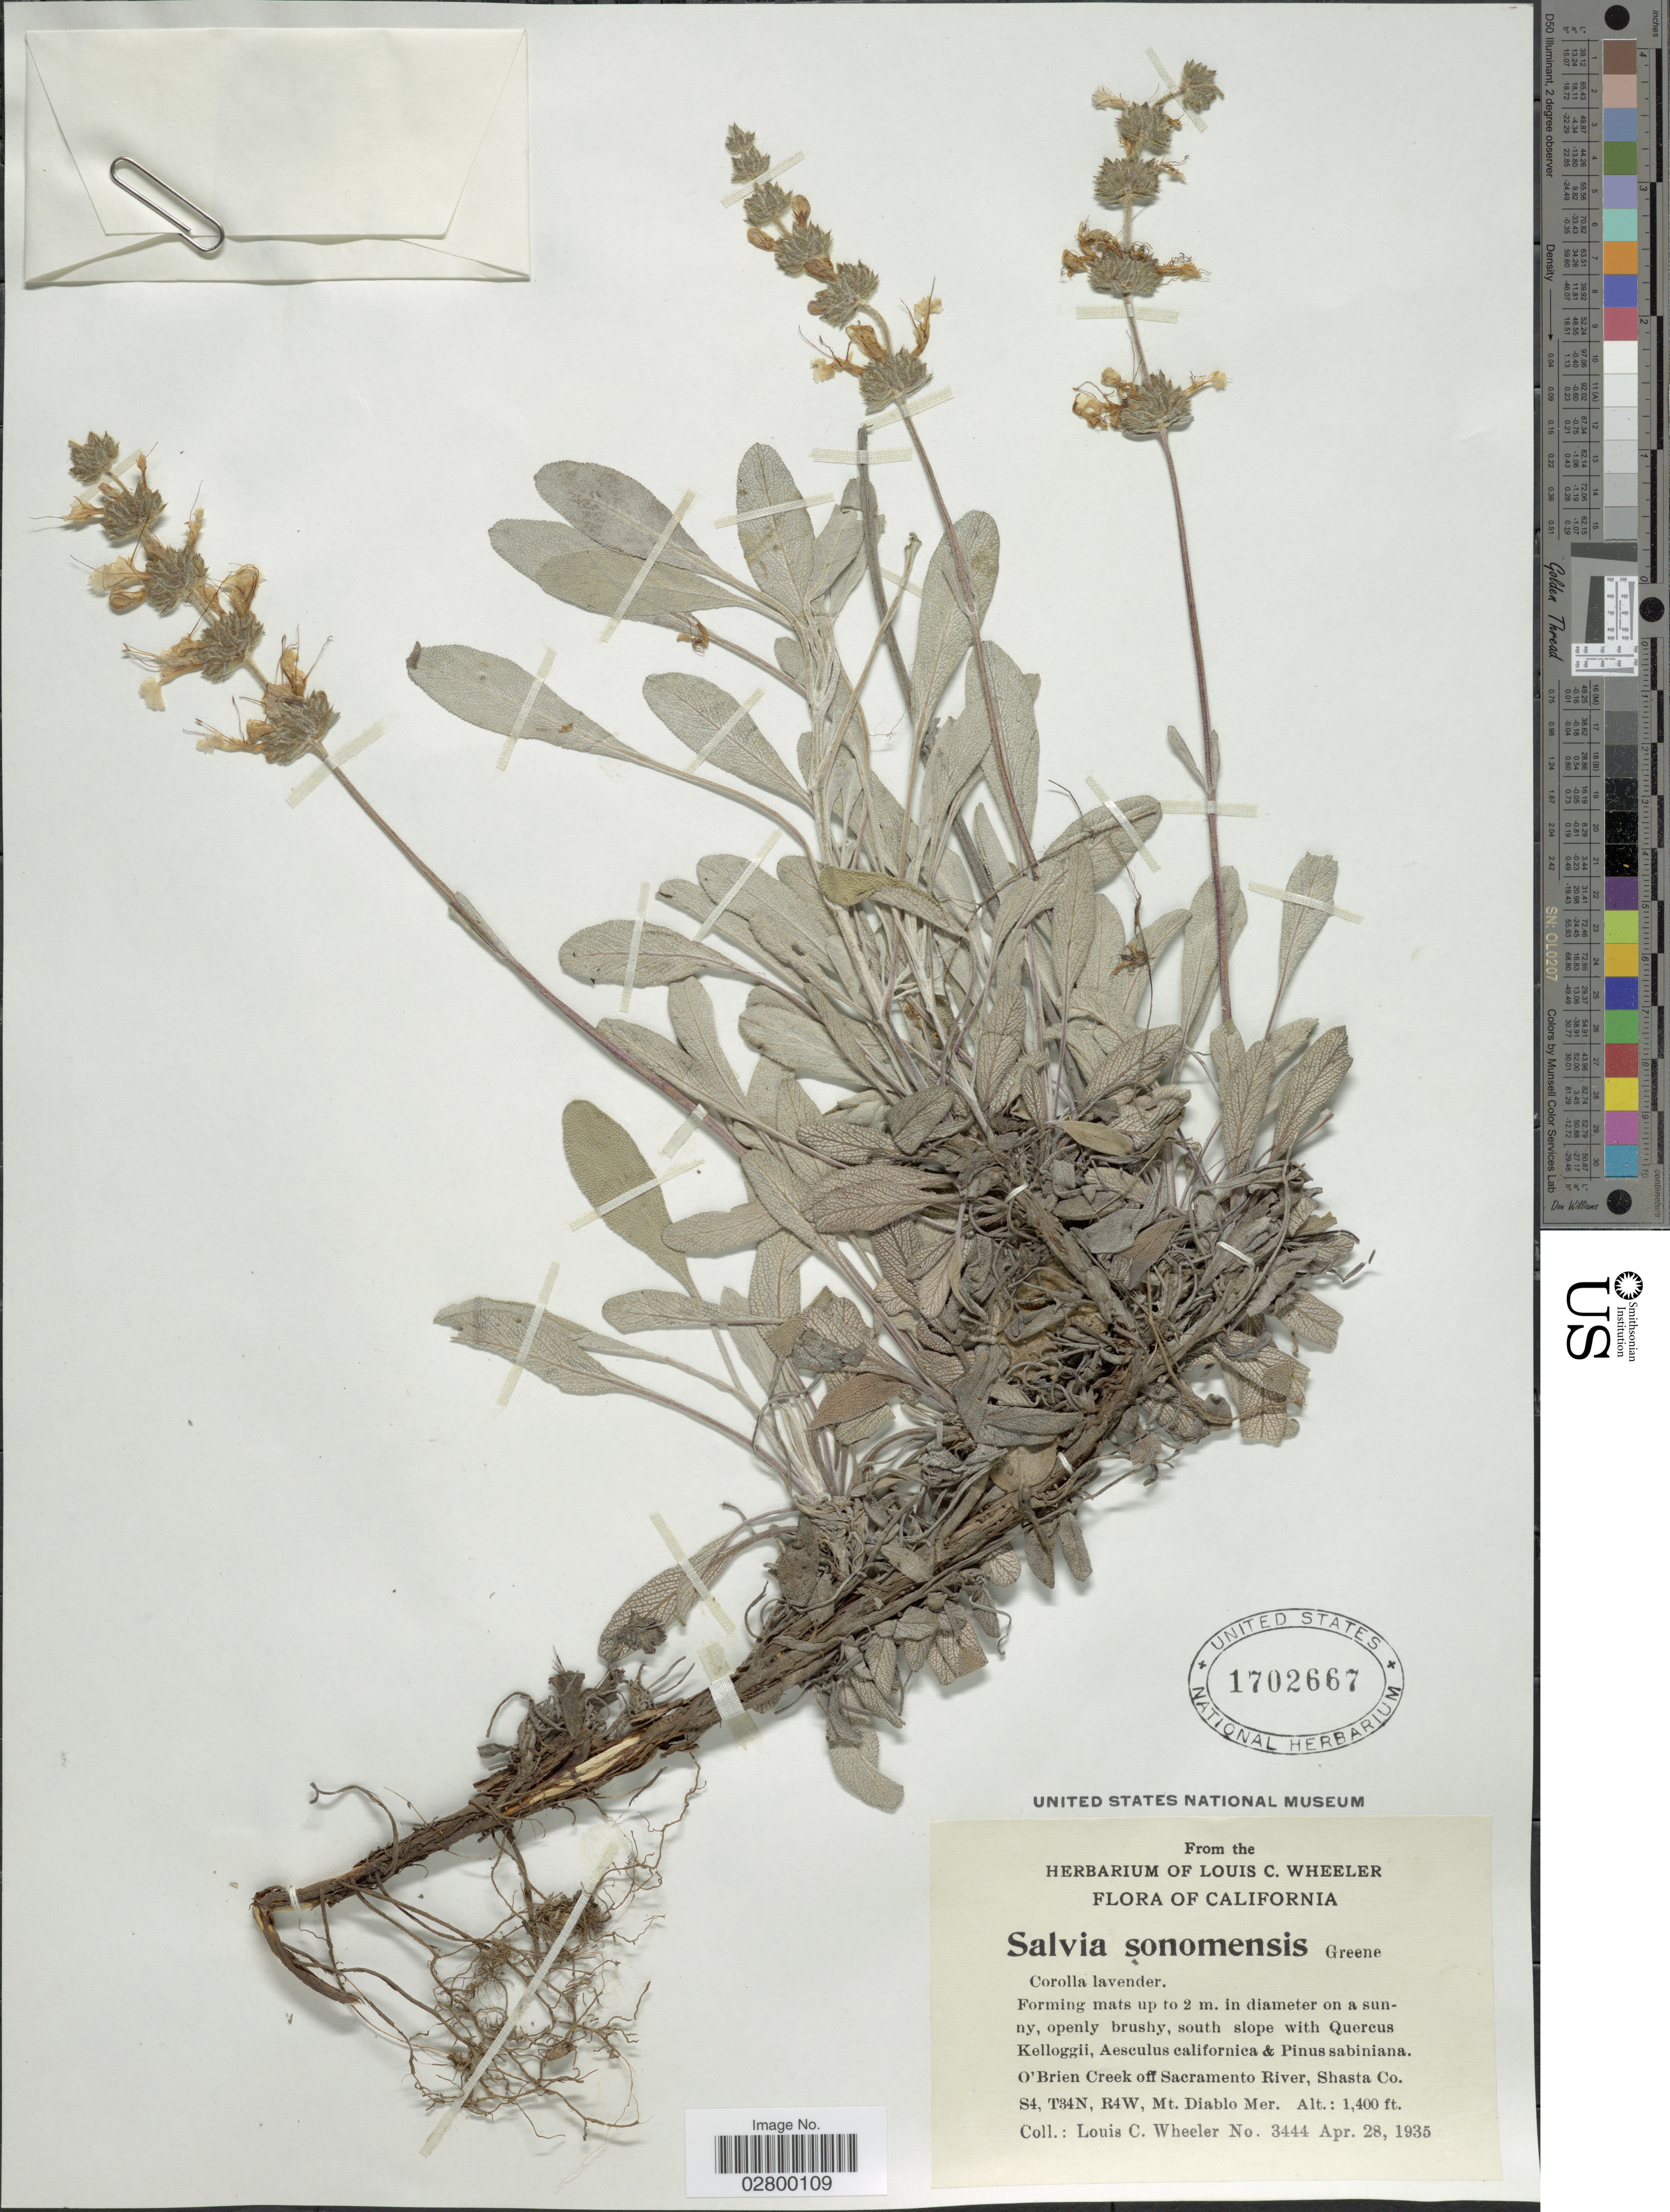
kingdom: Plantae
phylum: Tracheophyta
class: Magnoliopsida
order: Lamiales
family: Lamiaceae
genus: Salvia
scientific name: Salvia sonomensis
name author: Greene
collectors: L. C. Wheeler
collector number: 3444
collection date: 1935-04-28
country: United States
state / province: California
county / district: Shasta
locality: O'Brien Creek off Sacramento River, Shasta Co., S4, T34N, R4W, Mt. Diablo Mer.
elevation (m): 427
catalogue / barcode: US 1702667